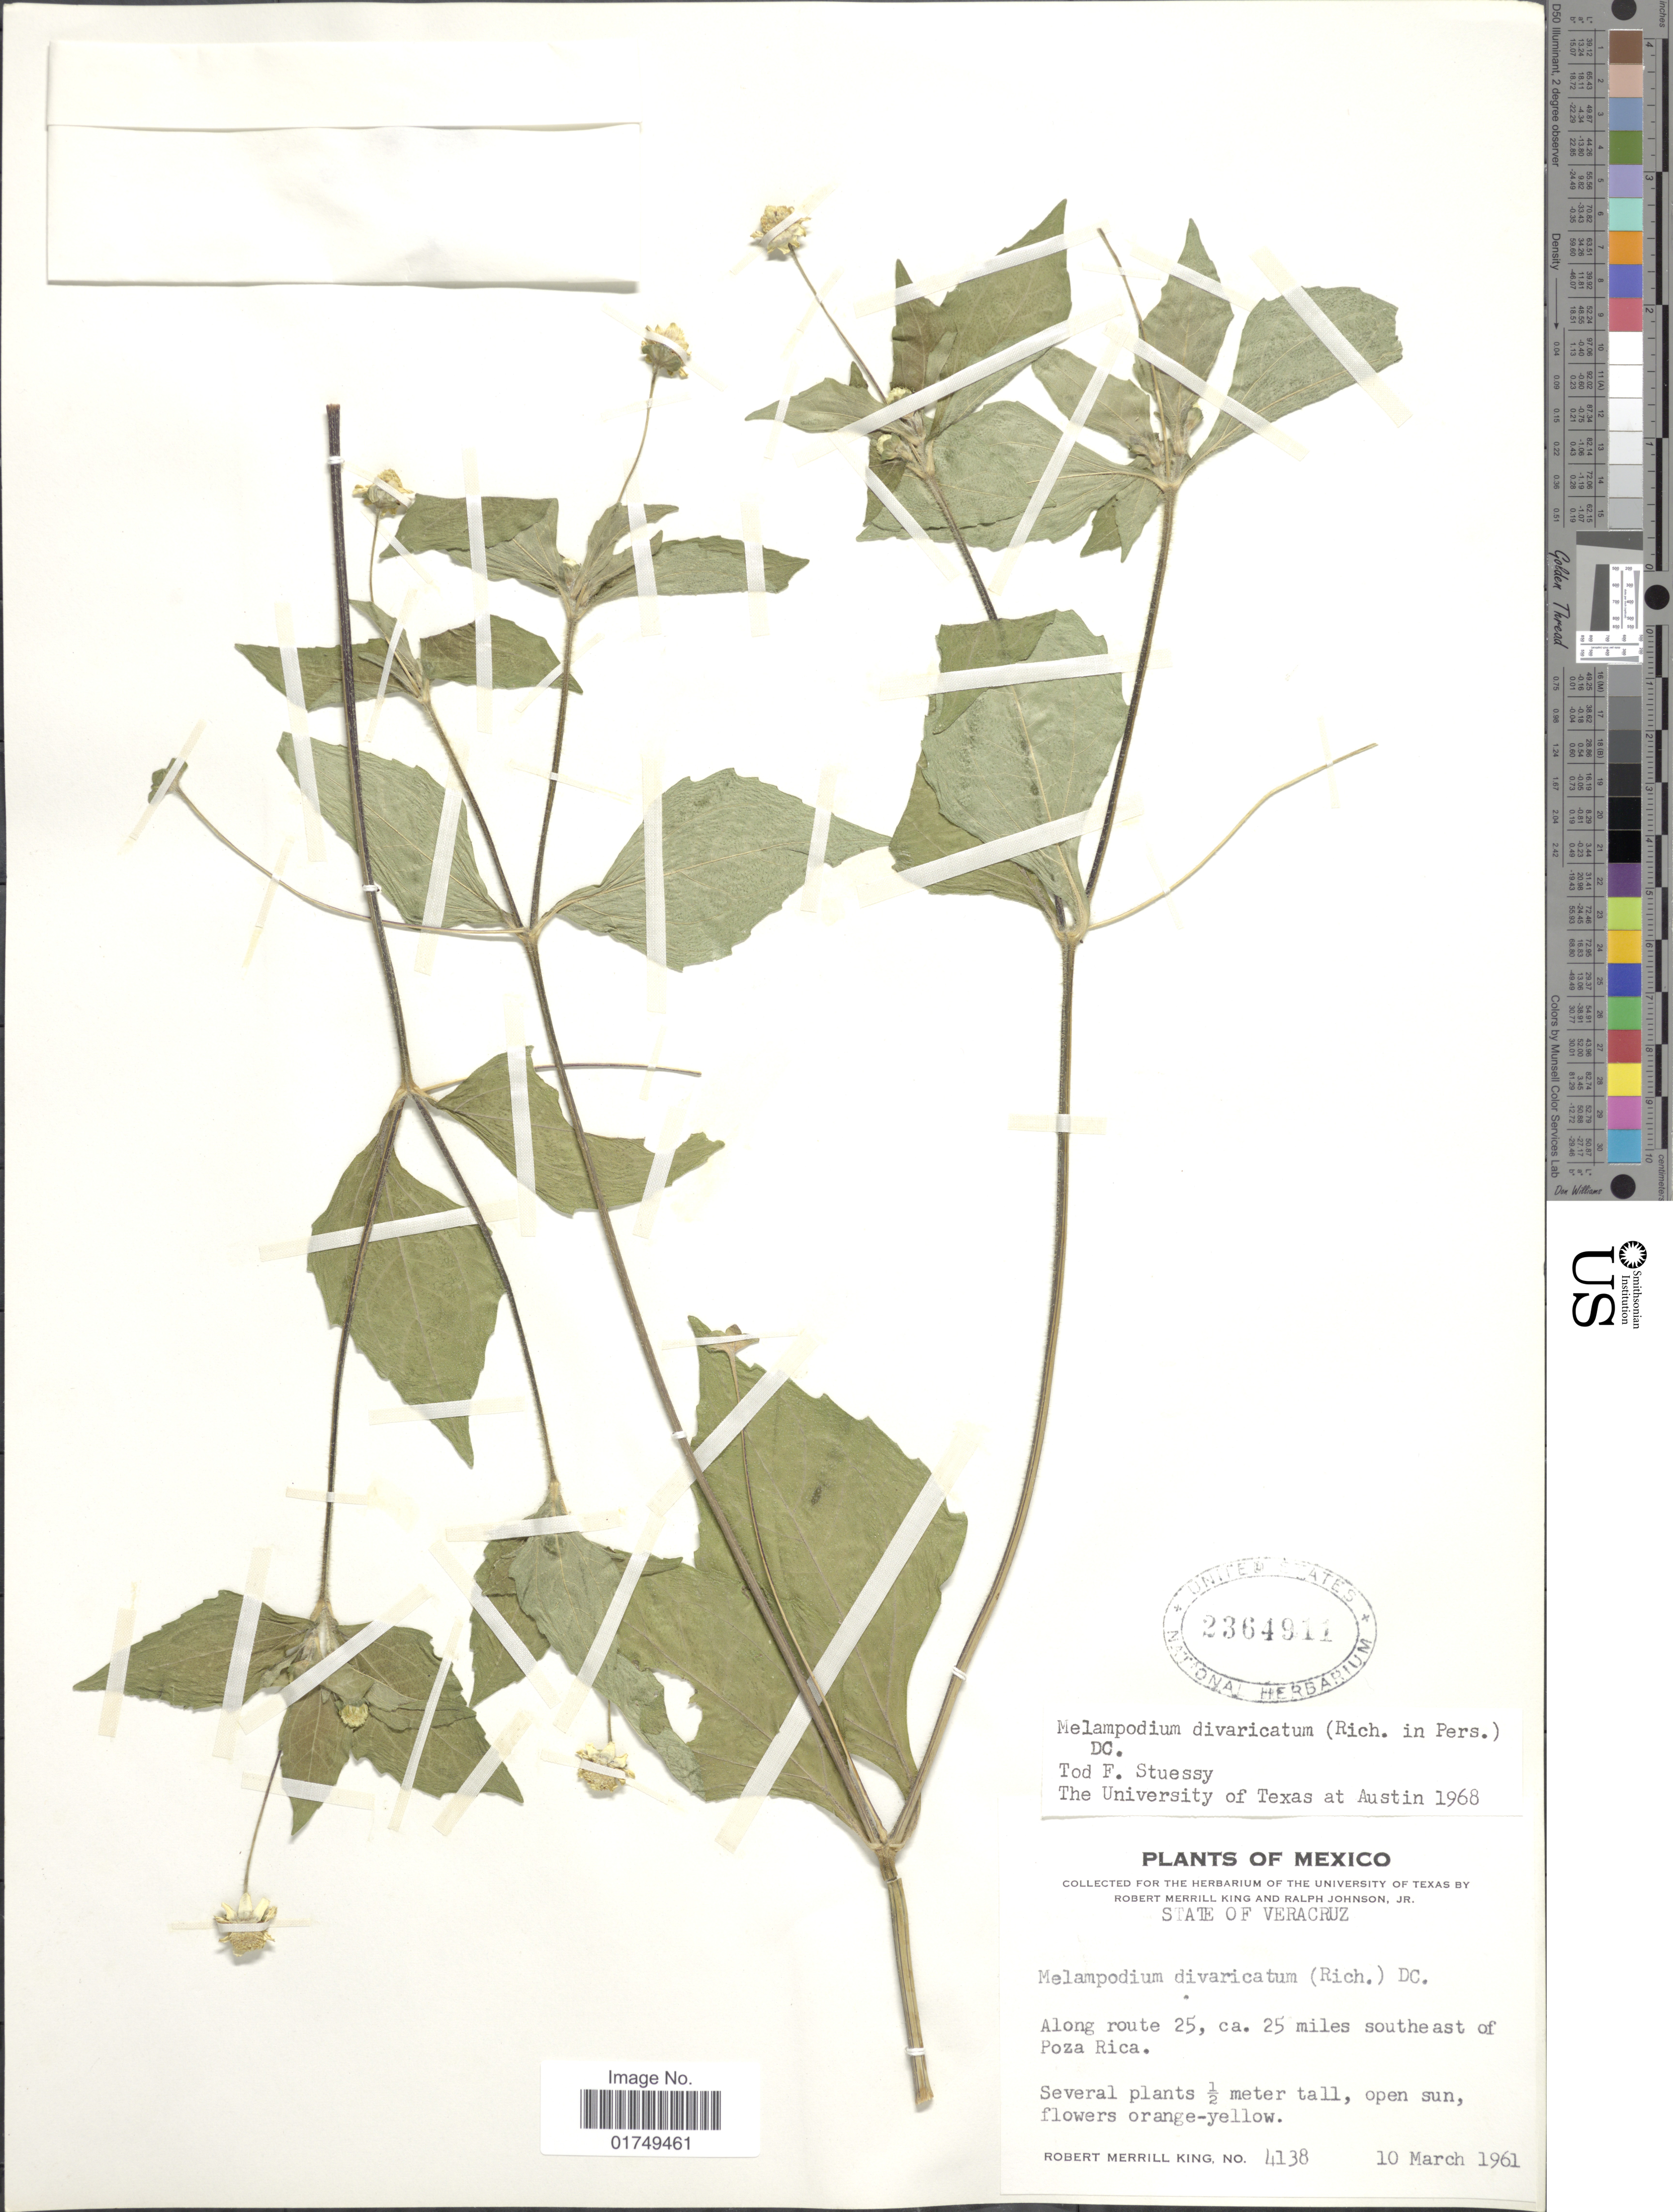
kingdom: Plantae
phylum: Tracheophyta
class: Magnoliopsida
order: Asterales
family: Asteraceae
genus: Melampodium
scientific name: Melampodium divaricatum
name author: (Rich.) DC.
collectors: R. M. King & R. Johnson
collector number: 4138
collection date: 1961-03-10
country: Mexico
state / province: Veracruz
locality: State of Veracruz, along route 25, ca 25 miles southeast of Poza Rica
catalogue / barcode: US 2364911